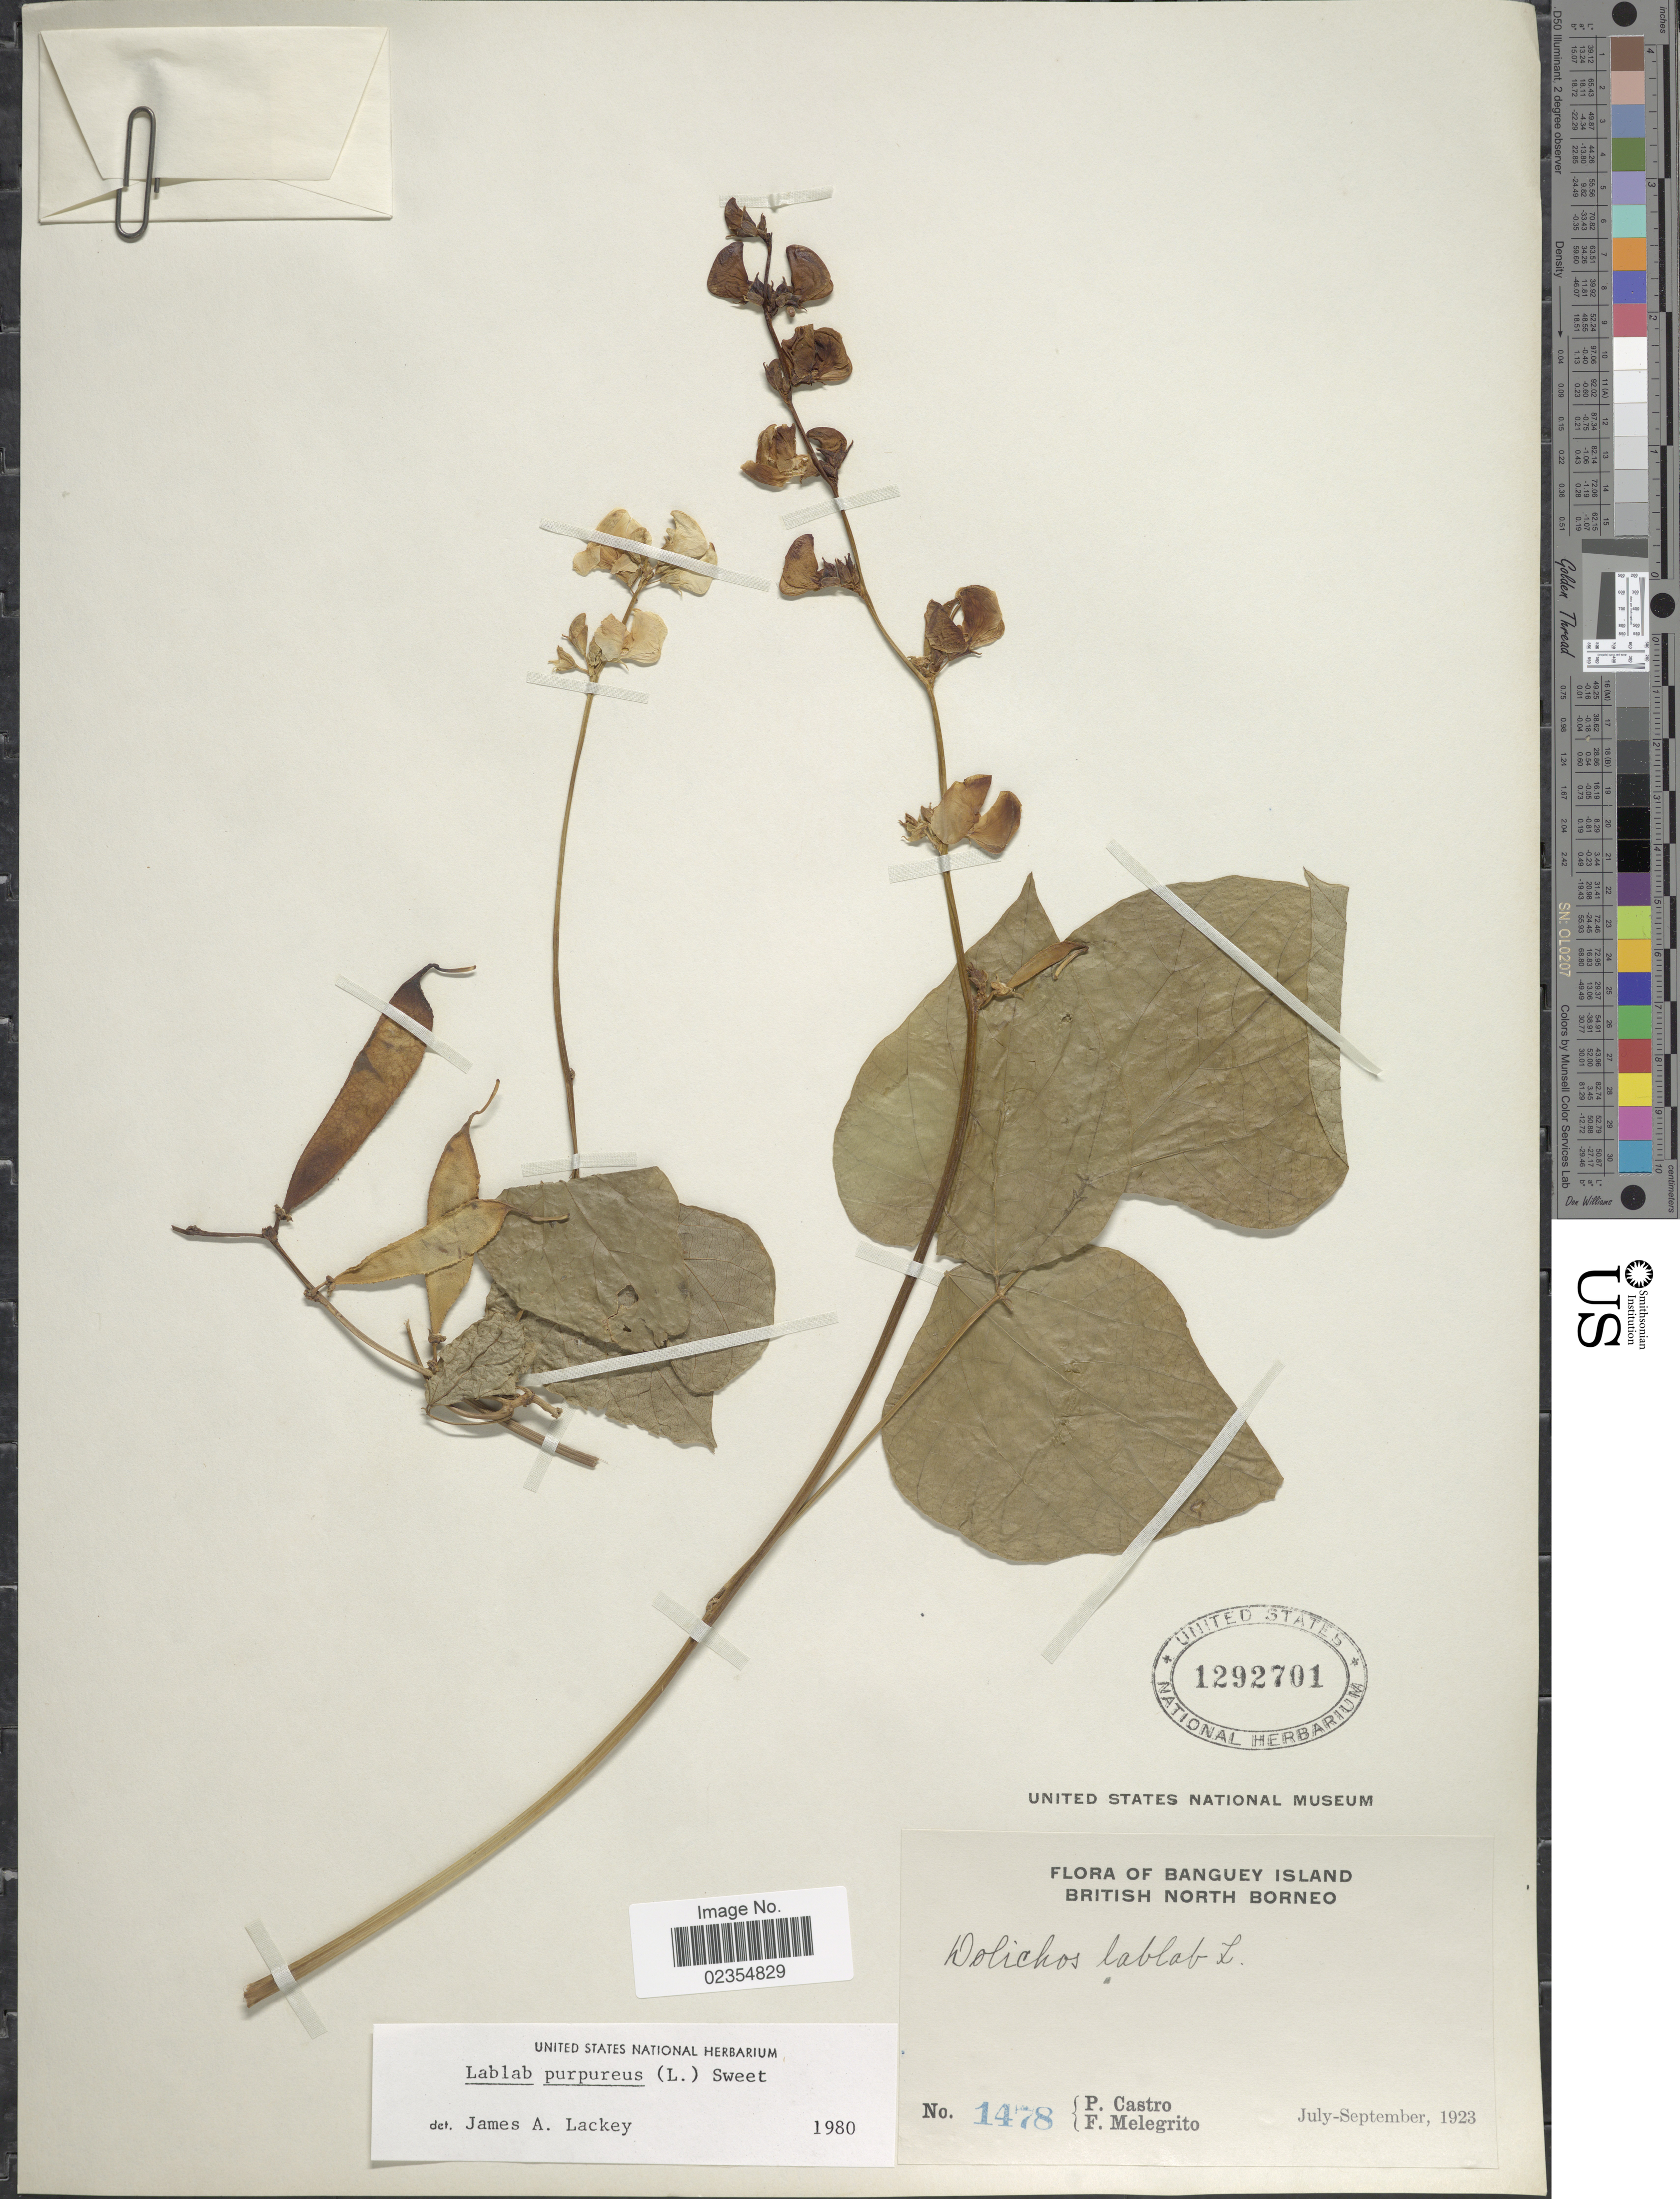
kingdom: Plantae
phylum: Tracheophyta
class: Magnoliopsida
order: Fabales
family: Fabaceae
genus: Lablab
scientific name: Lablab purpureus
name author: (L.) Sweet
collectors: P. Castro & F. Melegrito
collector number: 1478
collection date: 1923-07/1923-09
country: Malaysia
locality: Banguey Islands, British North Borneo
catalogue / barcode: US 1292701